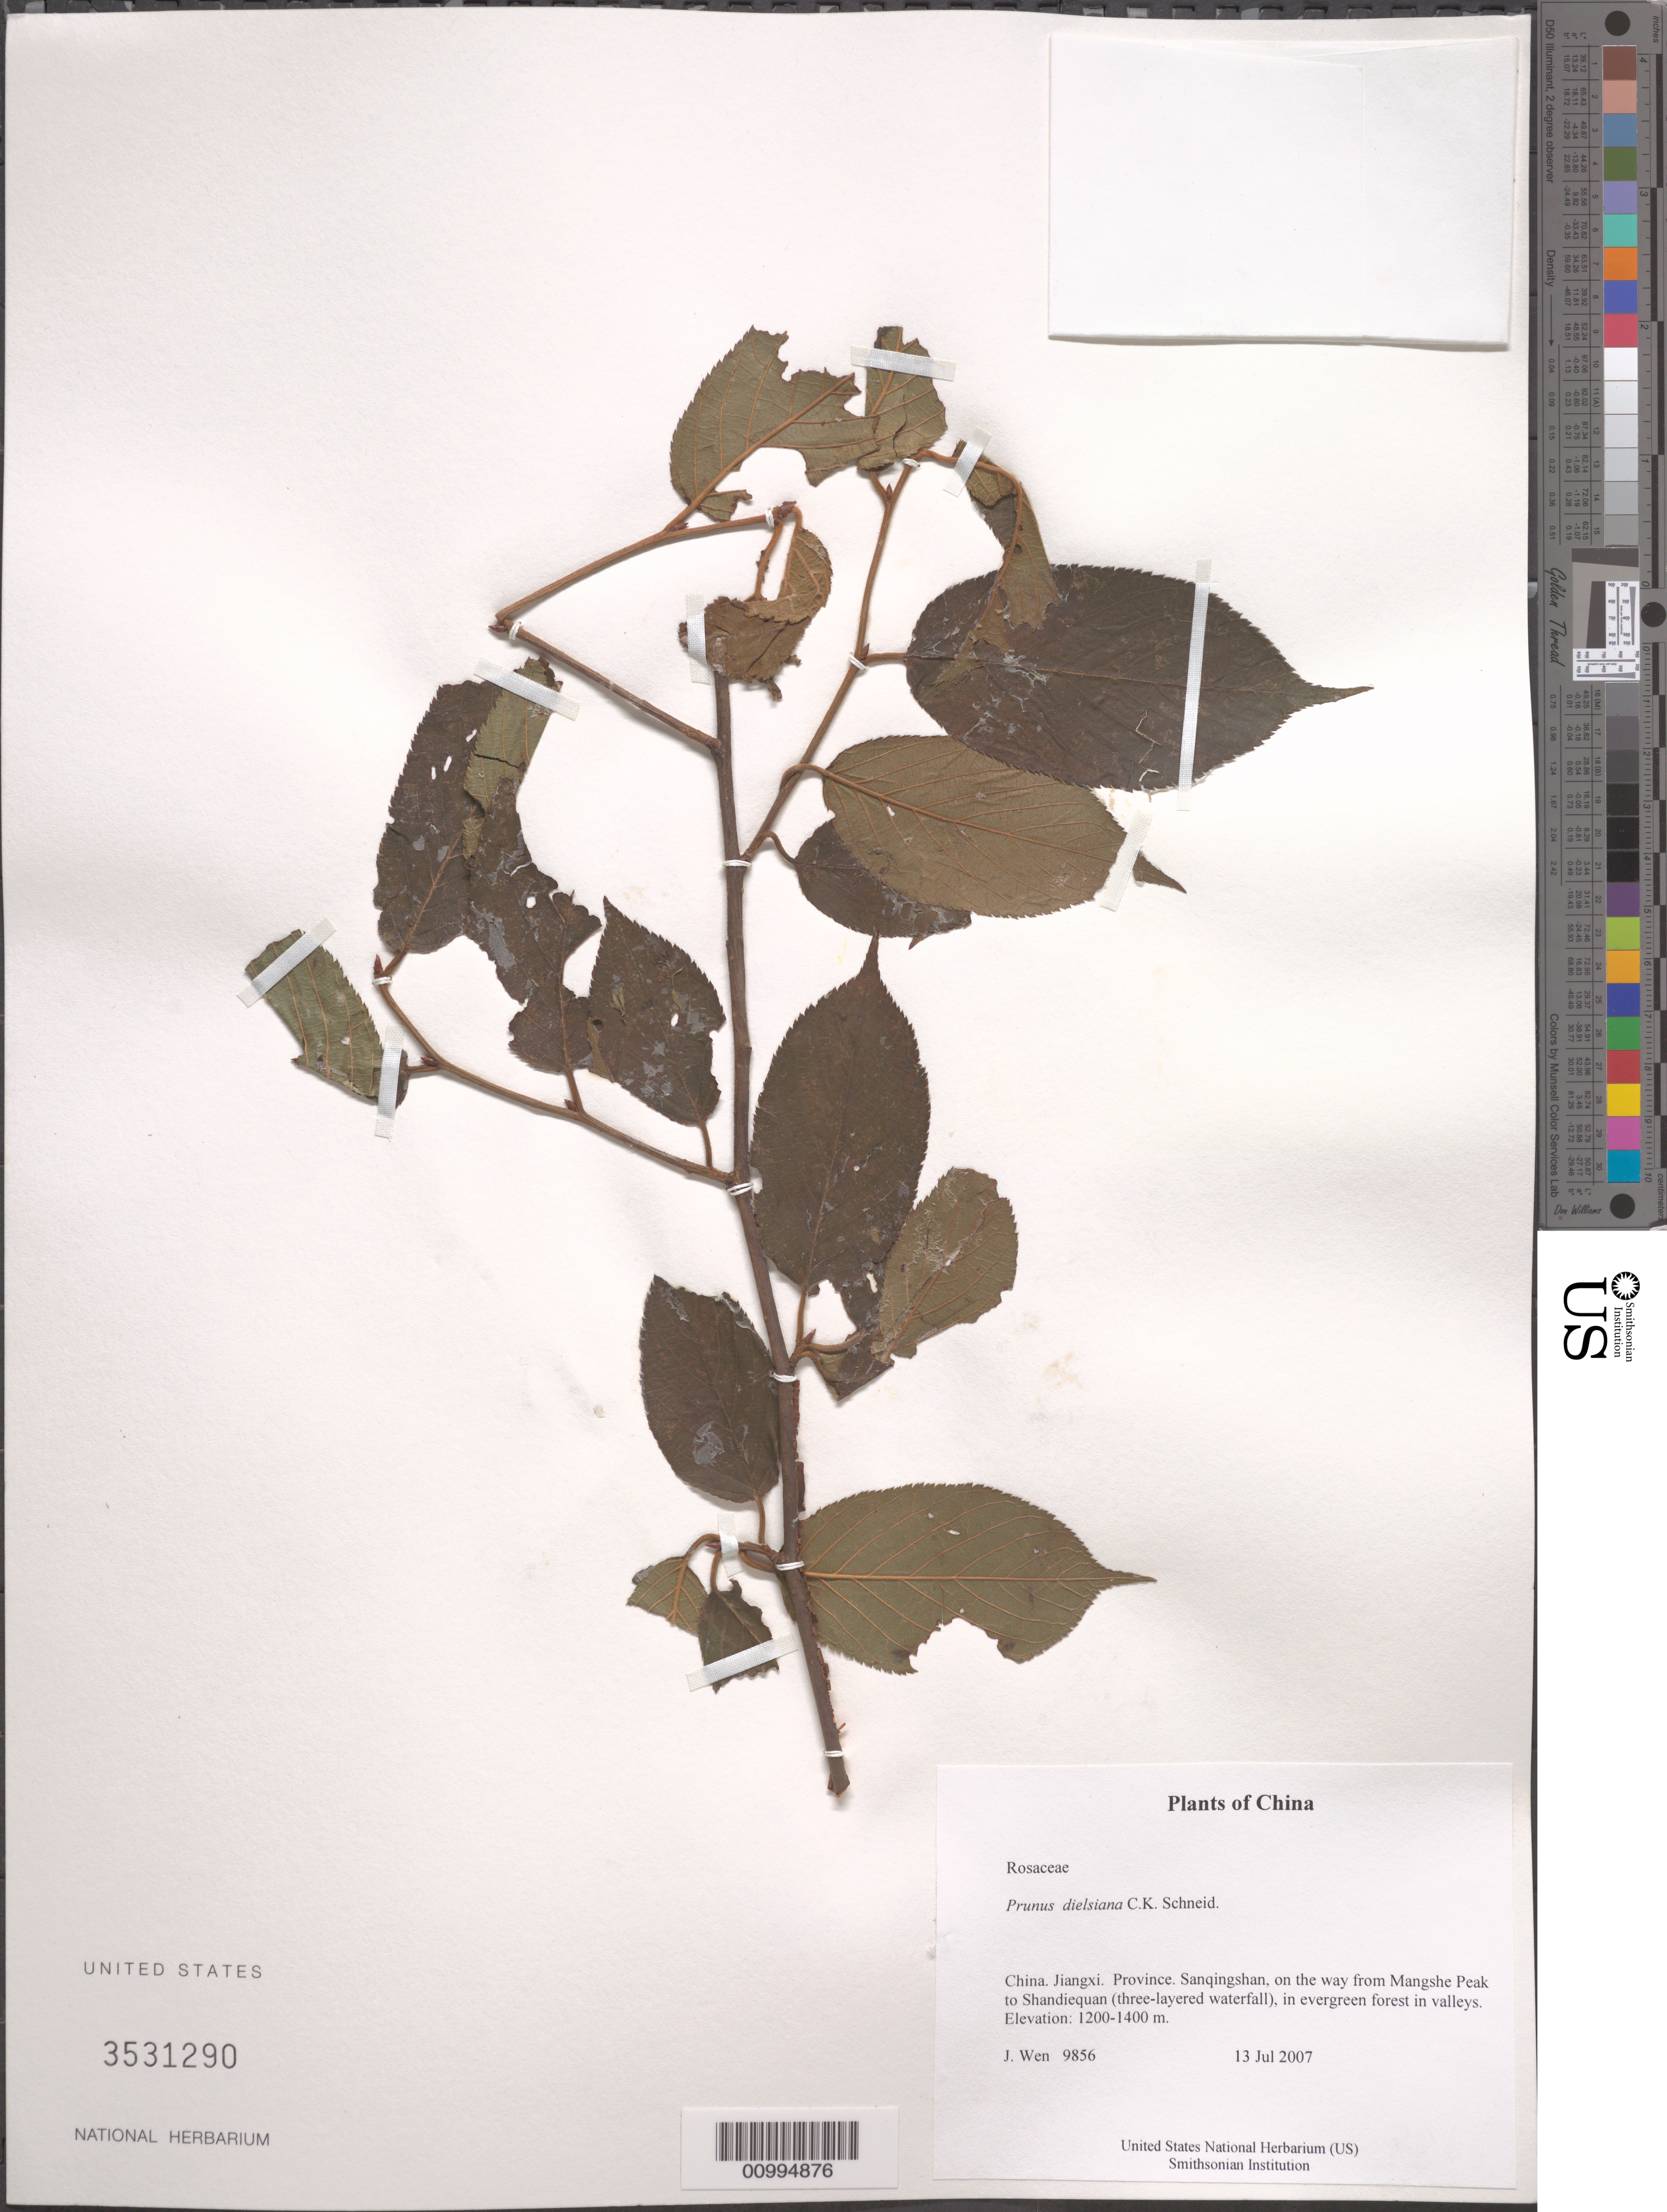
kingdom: Plantae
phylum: Tracheophyta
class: Magnoliopsida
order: Rosales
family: Rosaceae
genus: Prunus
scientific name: Prunus dielsiana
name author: C.K. Schneid.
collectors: J. Wen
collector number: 9856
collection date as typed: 13 Jul 2007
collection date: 2007-07-13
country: China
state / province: Jiangxi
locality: Sanqingshan, on the way from Mangshe Peak to Shandiequan (three-layered waterfall), in evergreen forest in valleys.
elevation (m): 1200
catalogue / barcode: US 3531290